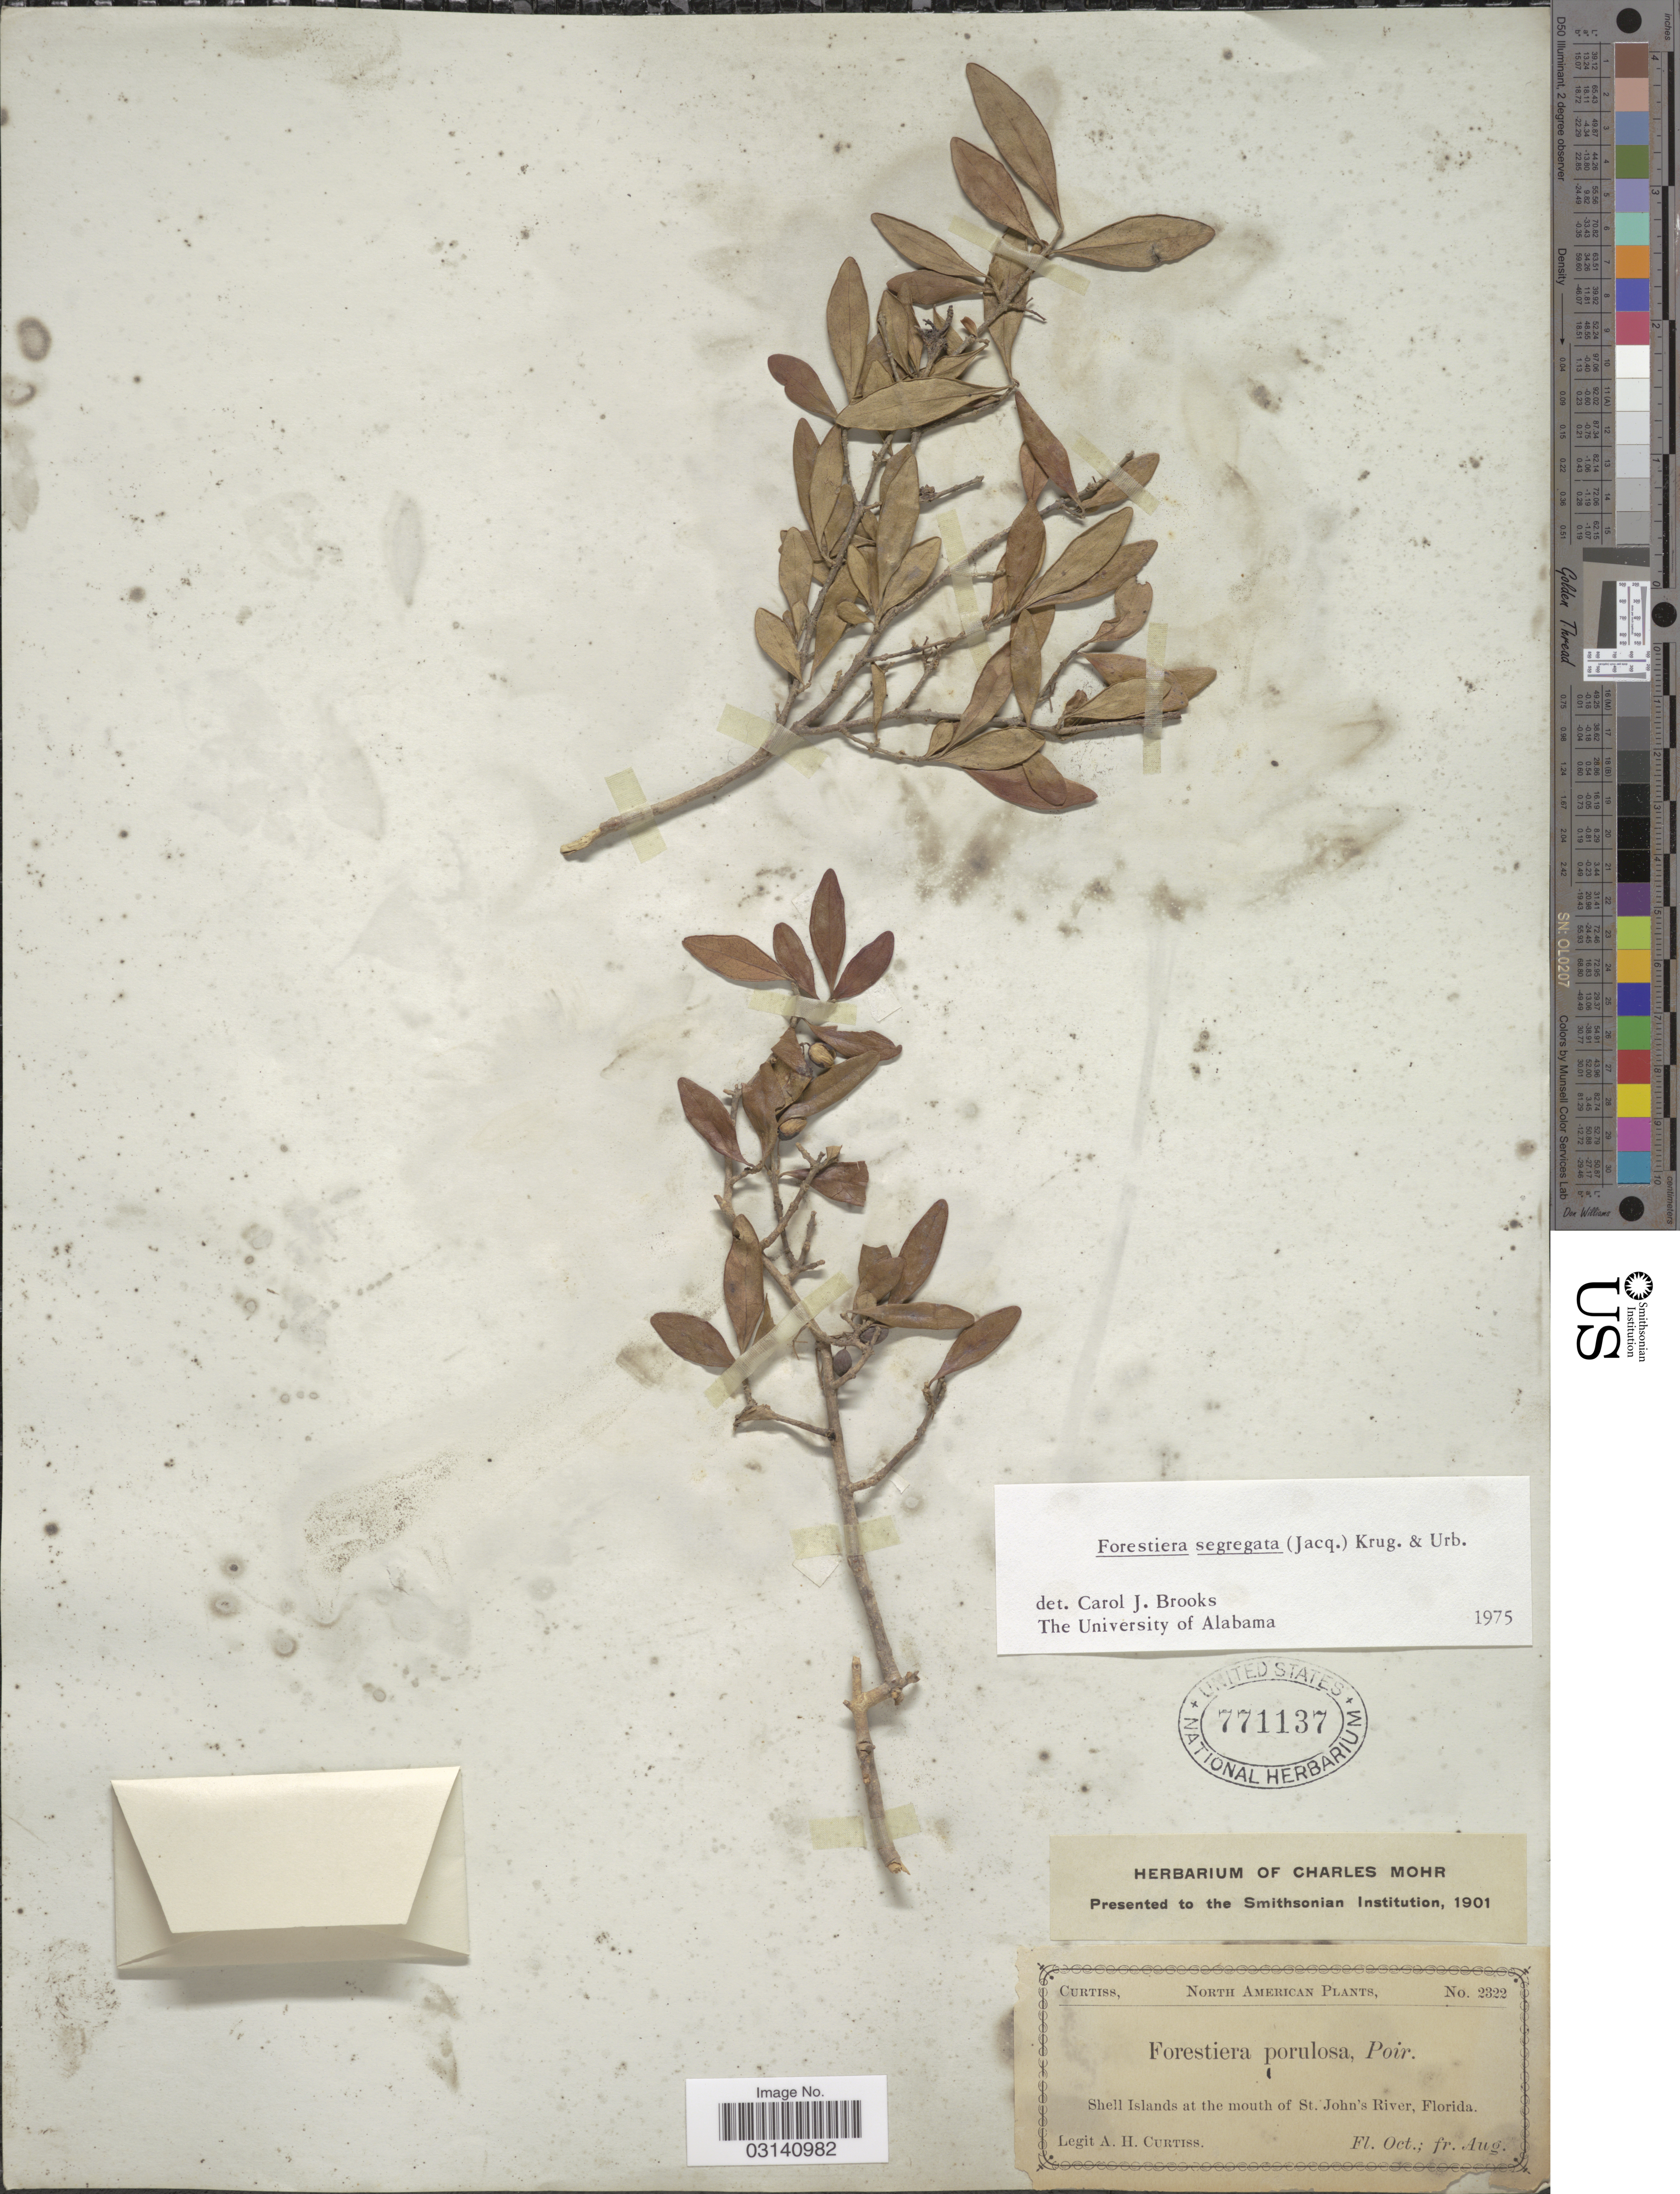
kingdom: Plantae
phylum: Tracheophyta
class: Magnoliopsida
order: Lamiales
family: Oleaceae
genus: Forestiera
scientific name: Forestiera segregata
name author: (Jacq.) Krug & Urb.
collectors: A. H. Curtiss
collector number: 2322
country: United States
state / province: Florida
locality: Shell Islands at the mouth of St. John's River.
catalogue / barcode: US 771137